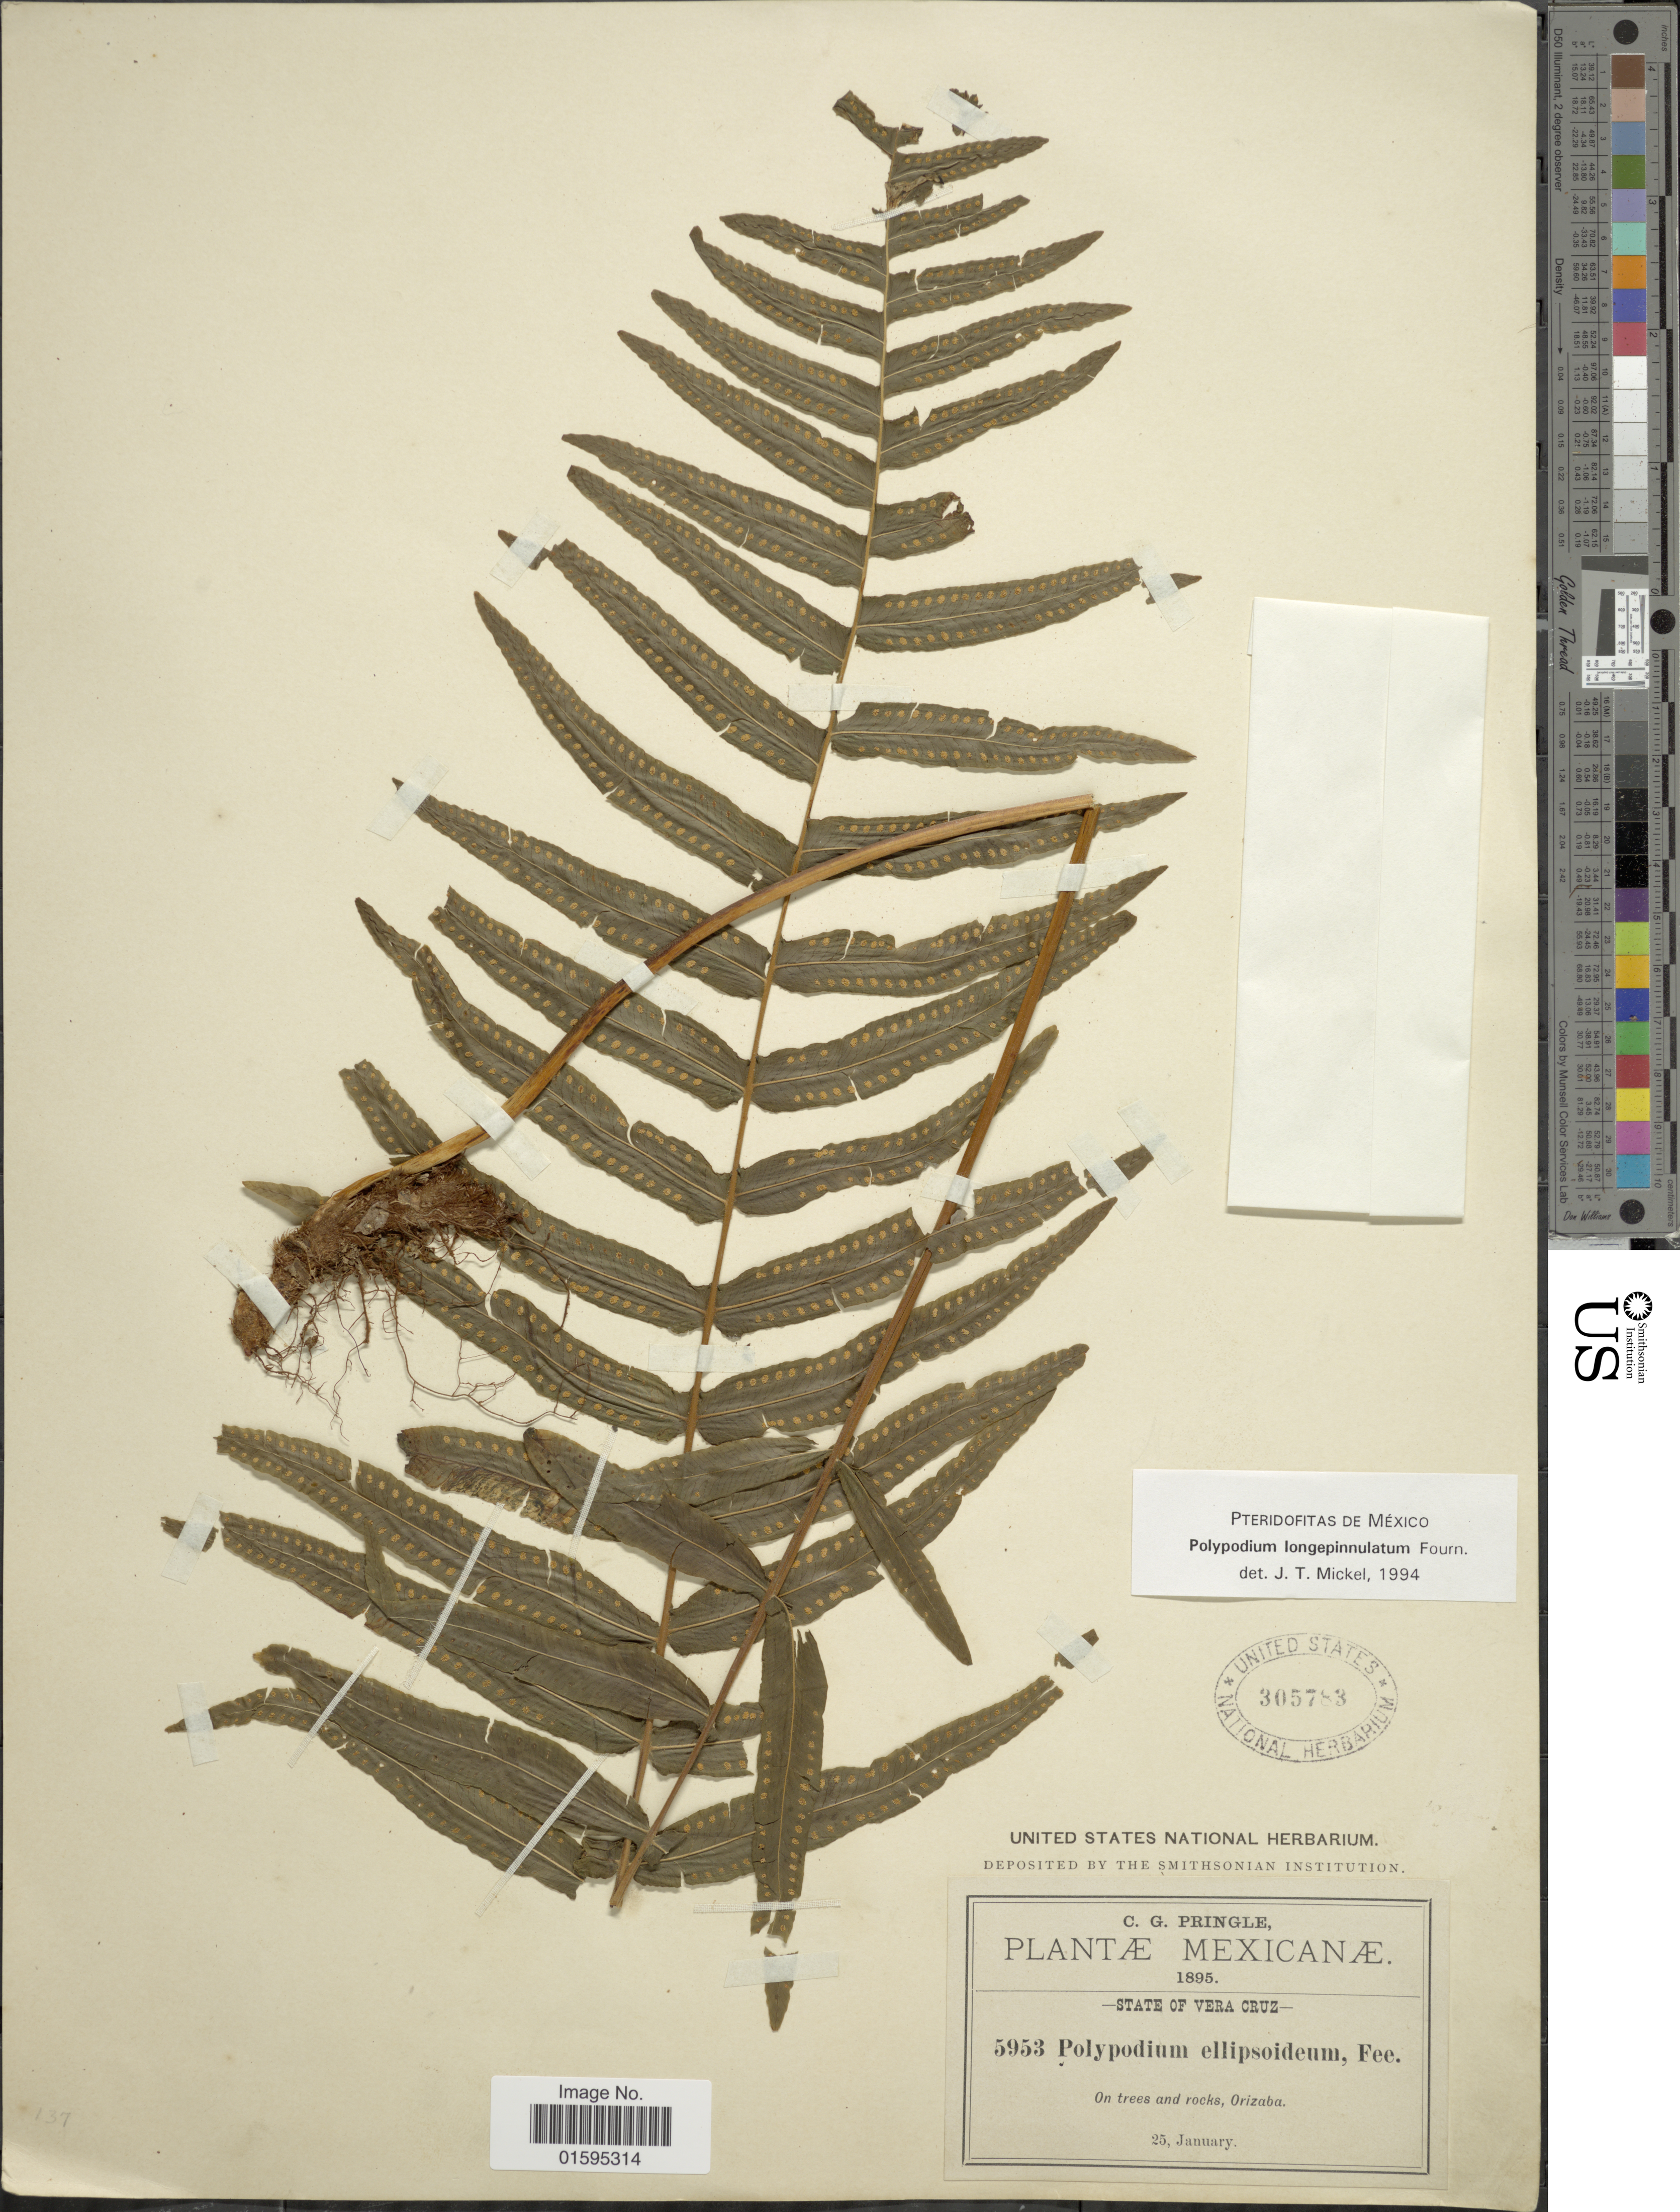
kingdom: Plantae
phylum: Tracheophyta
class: Polypodiopsida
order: Polypodiales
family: Polypodiaceae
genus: Polypodium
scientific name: Polypodium longepinnulatum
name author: E. Fourn.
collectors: C. G. Pringle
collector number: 5953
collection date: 1895-01-25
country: Mexico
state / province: Veracruz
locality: State of Vera Cruz, On trees and rocks, Orizaba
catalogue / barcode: US 305783